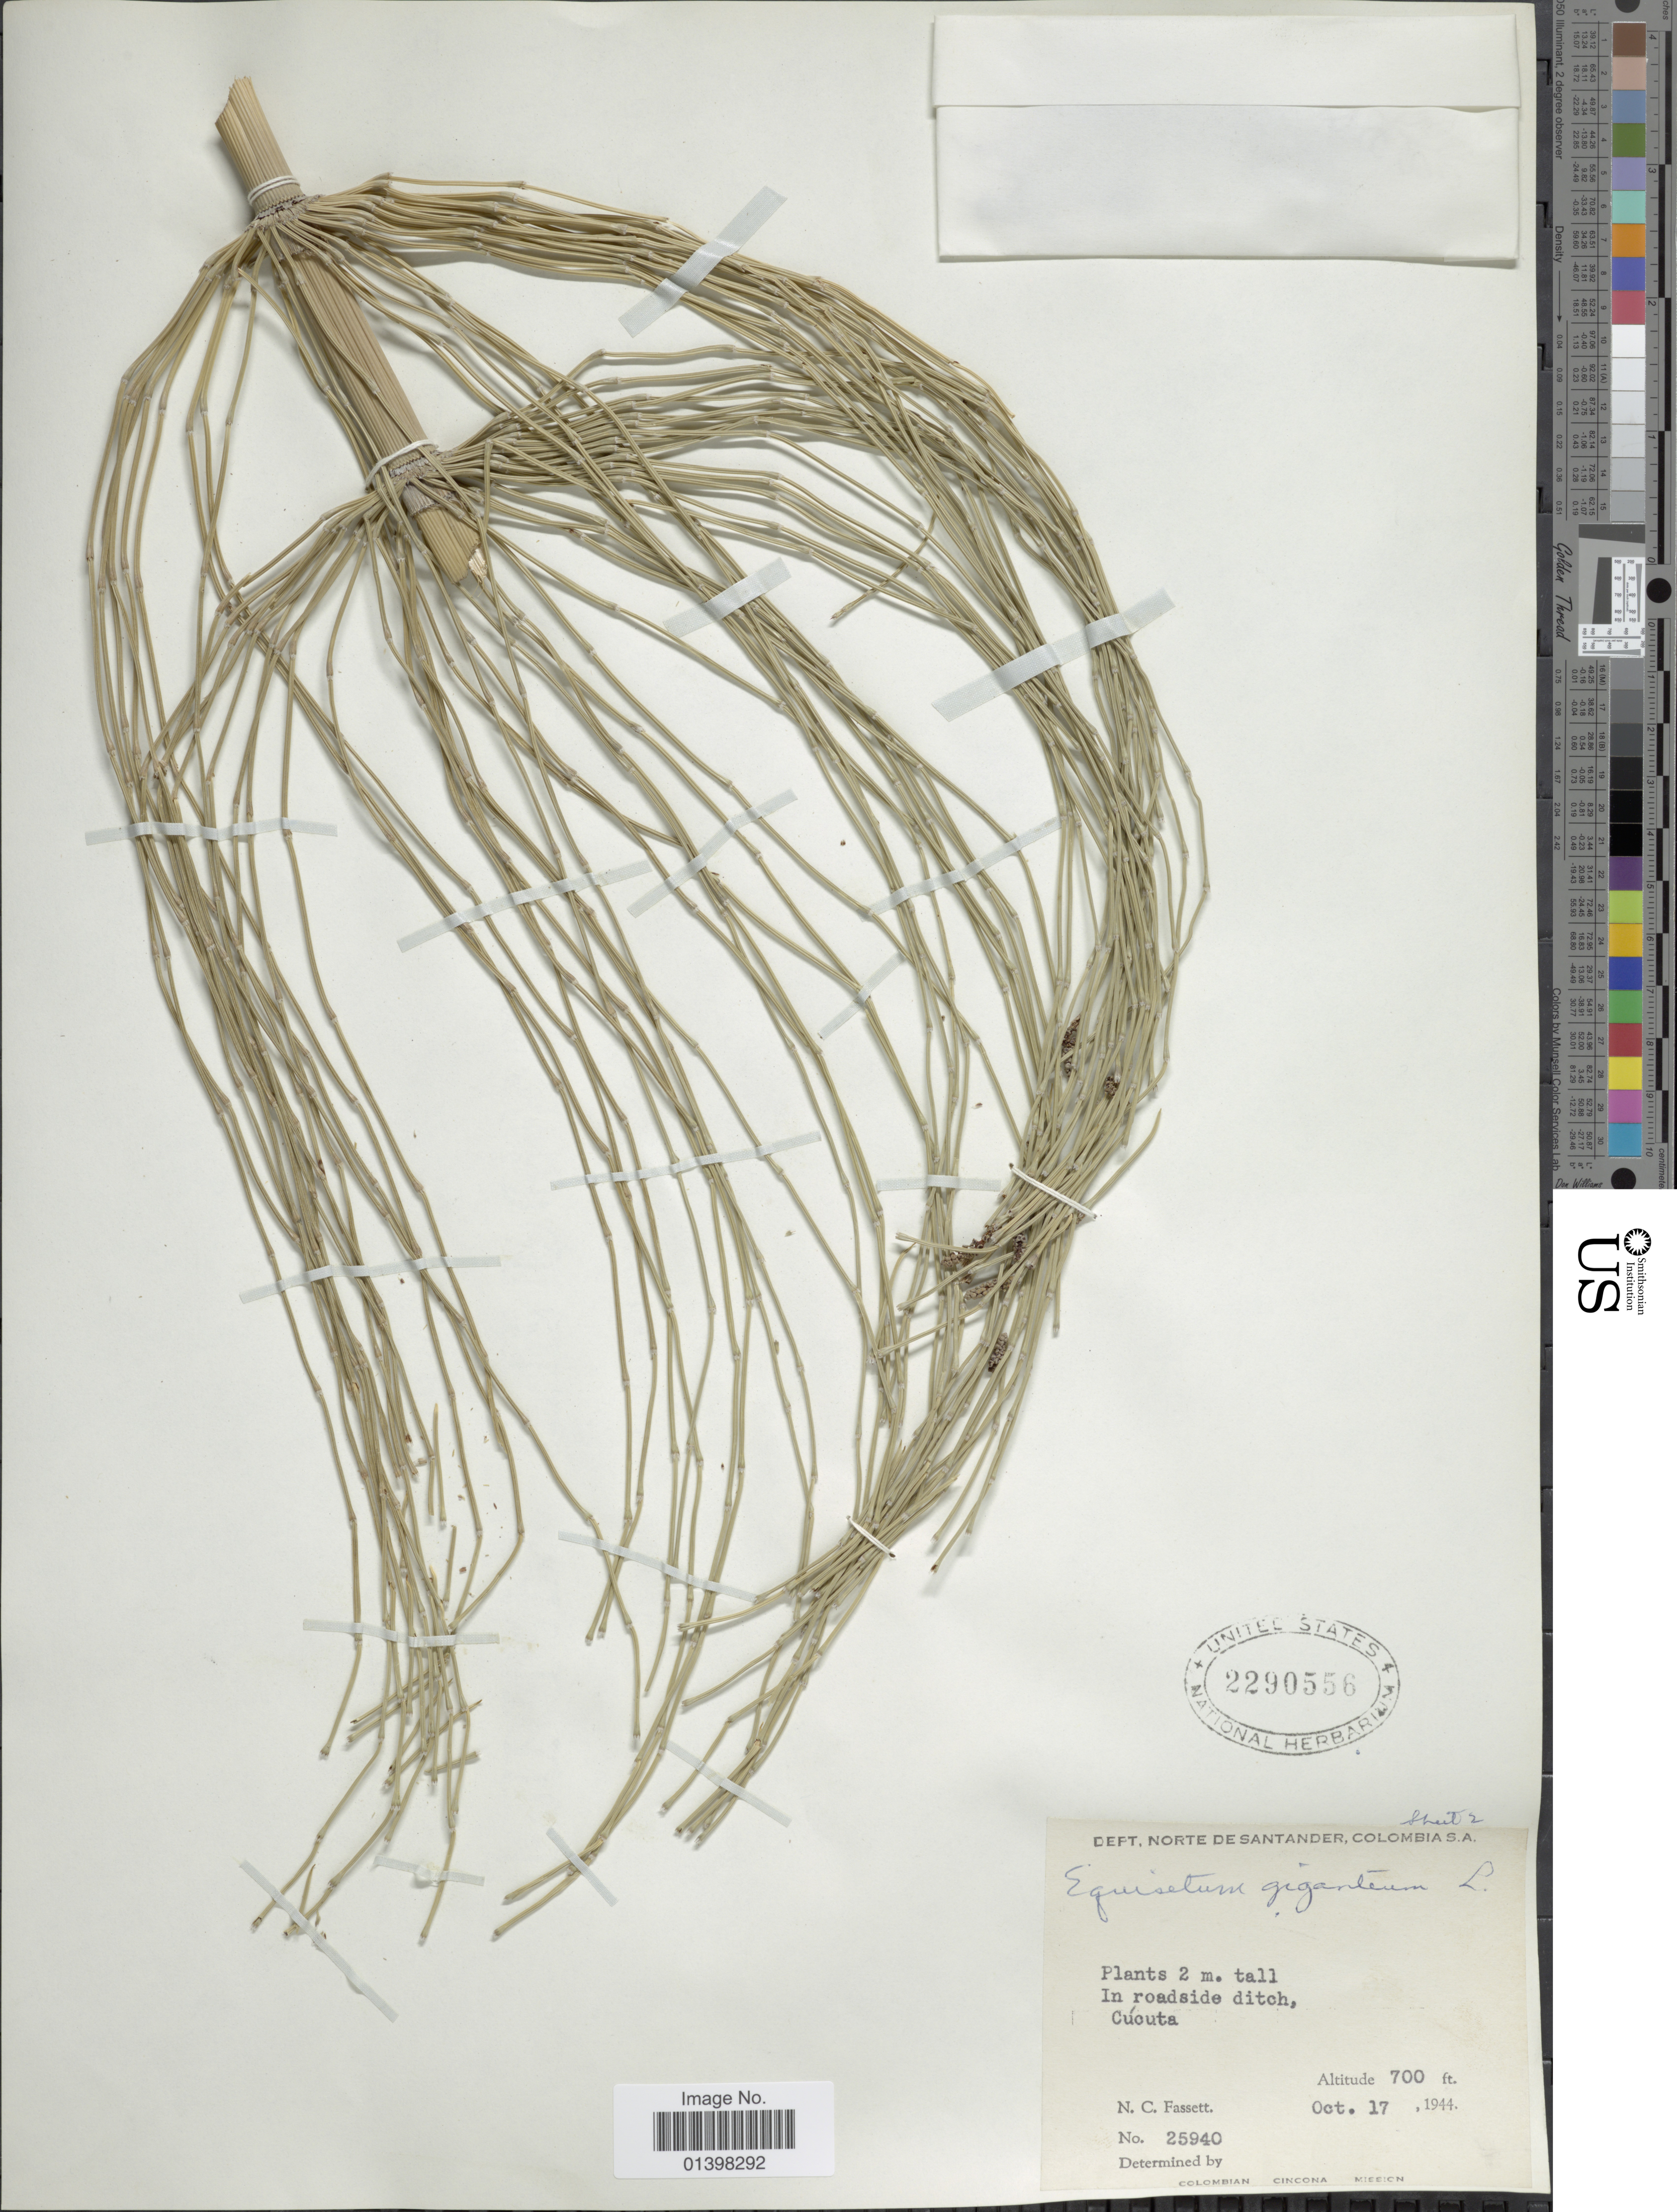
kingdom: Plantae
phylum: Tracheophyta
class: Polypodiopsida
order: Equisetales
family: Equisetaceae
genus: Equisetum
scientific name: Equisetum giganteum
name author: L.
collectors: N. C. Fassett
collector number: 25940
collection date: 1944-10-17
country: Colombia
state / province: Norte de Santander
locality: In roadside ditch, Cúcuta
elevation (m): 213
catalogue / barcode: US 2290556